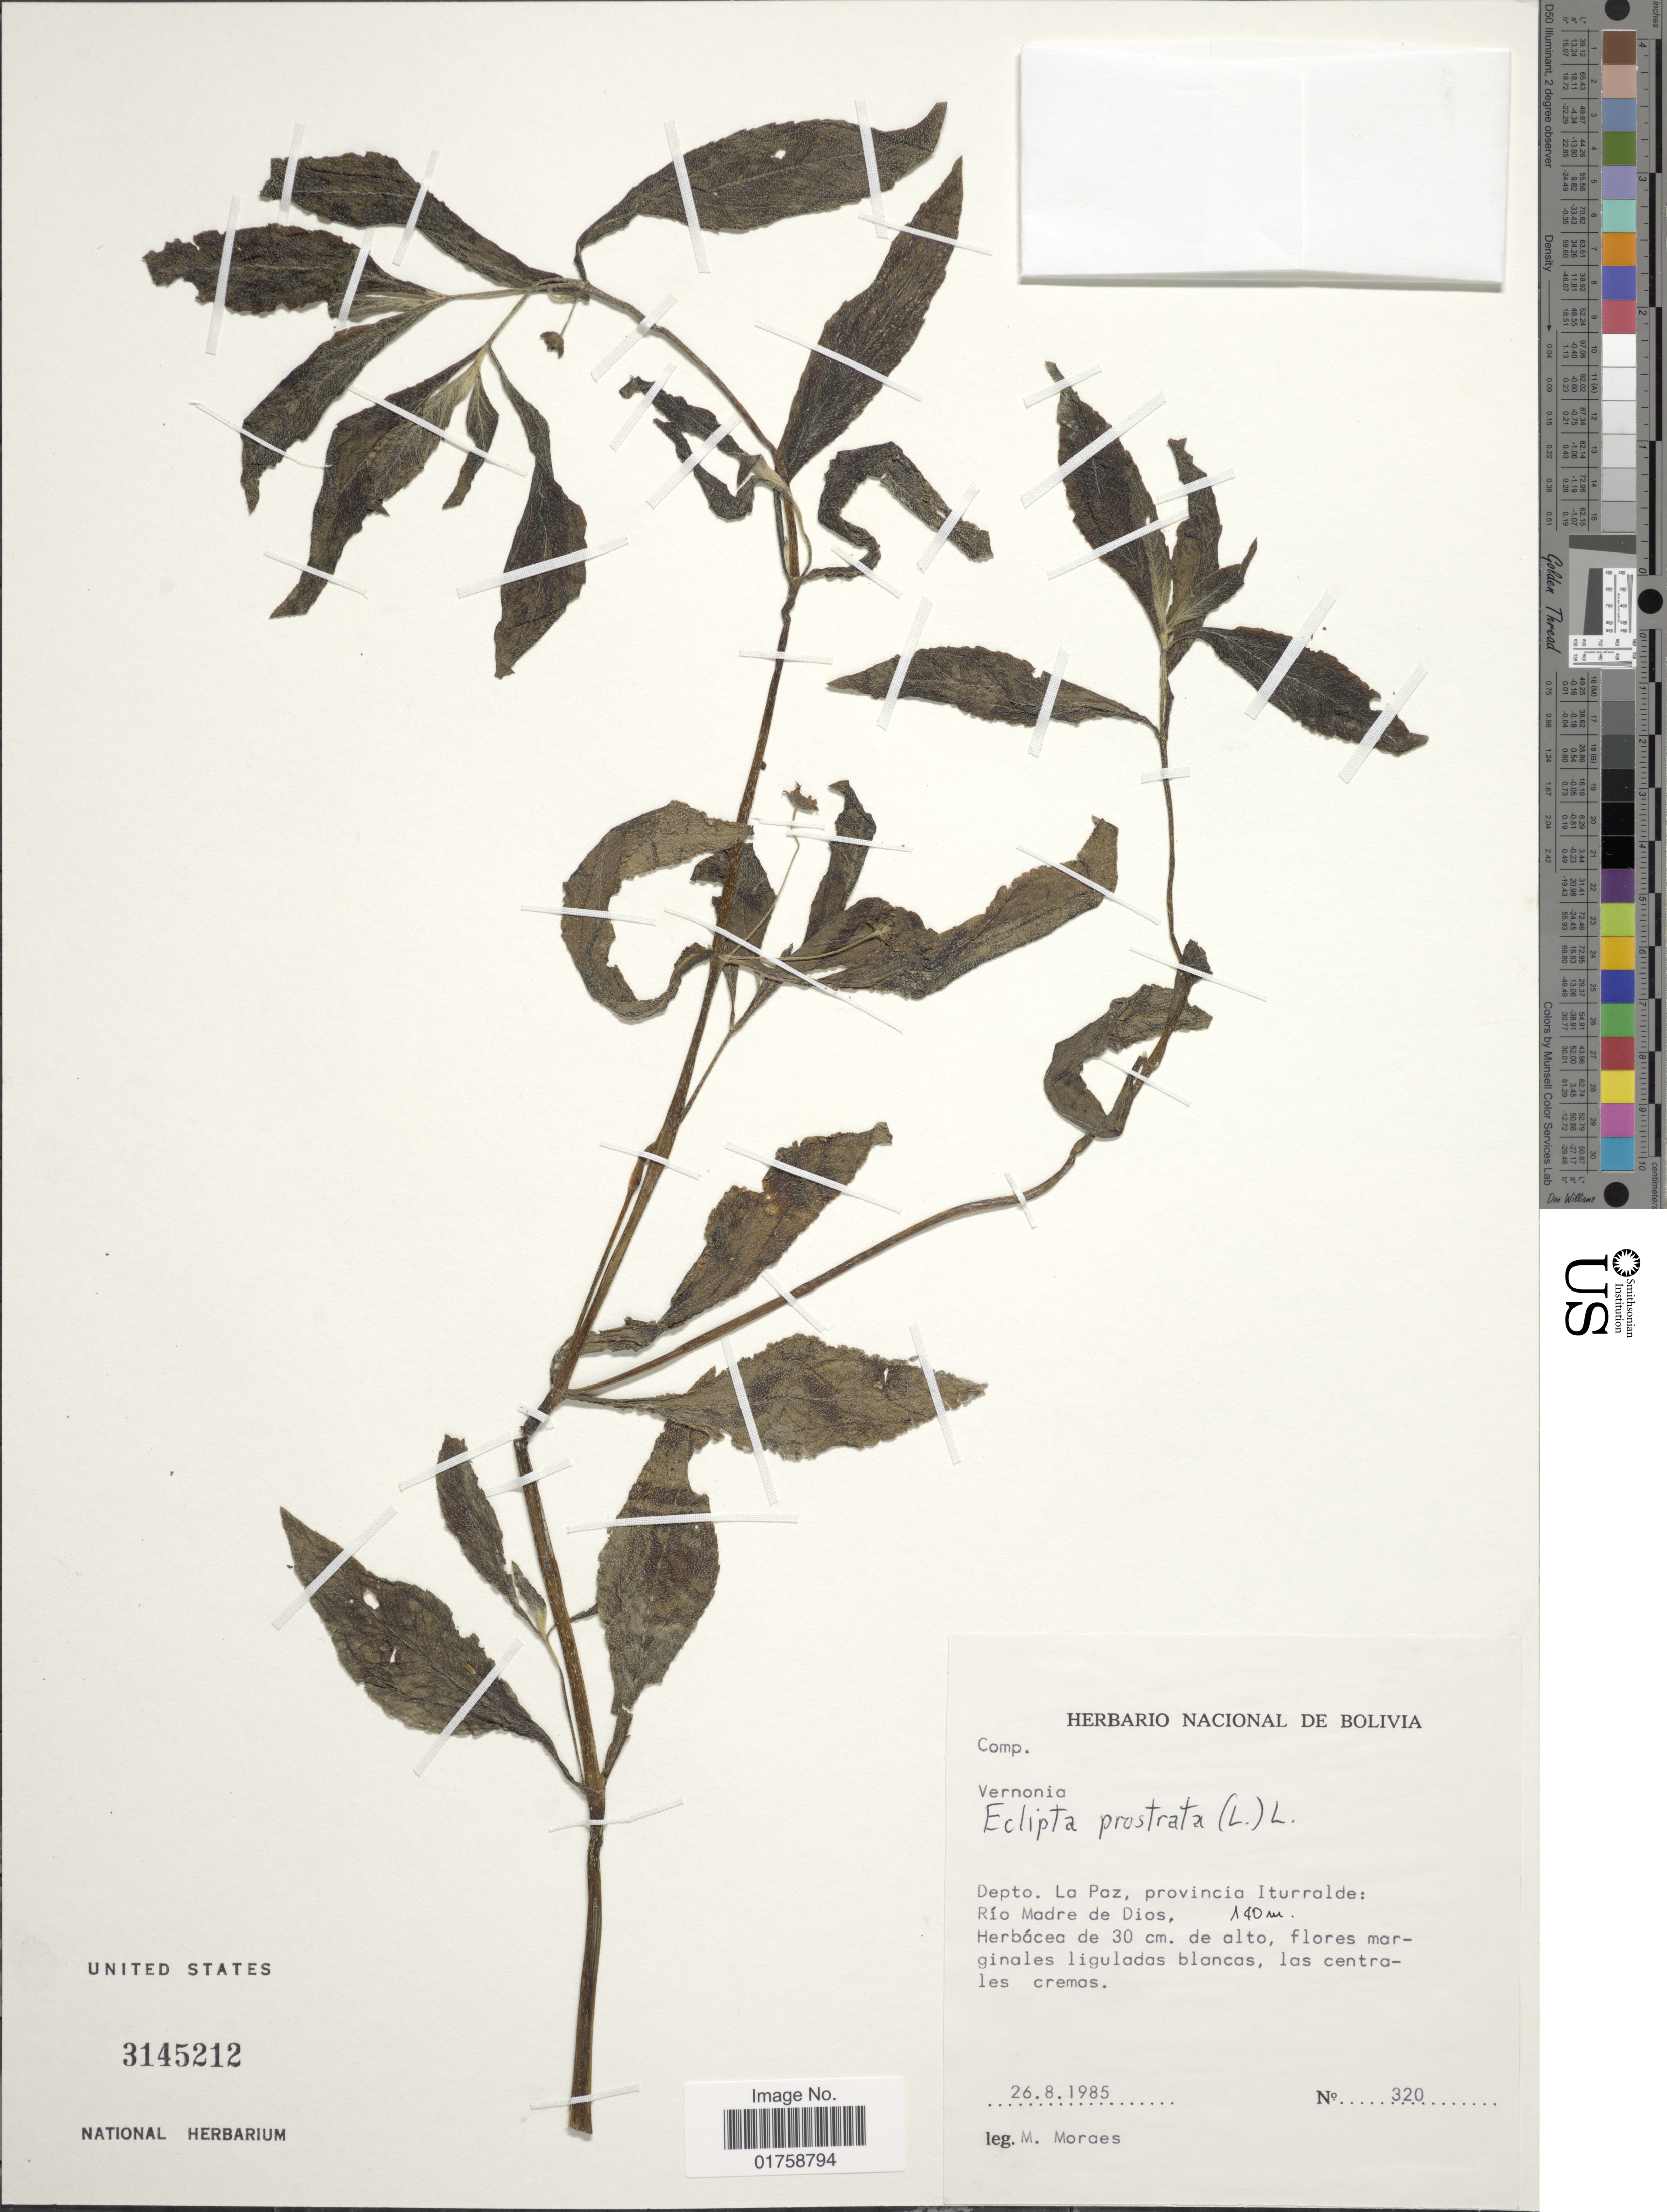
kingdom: Plantae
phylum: Tracheophyta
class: Magnoliopsida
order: Asterales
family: Asteraceae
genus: Eclipta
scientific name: Eclipta alba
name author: (L.) Hassk.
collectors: M. Moraes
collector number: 320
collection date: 1985-08-26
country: Bolivia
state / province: La Paz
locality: Depto. La Paz, provincia Iturralde: Rio Madre de Dios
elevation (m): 140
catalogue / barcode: US 31452112